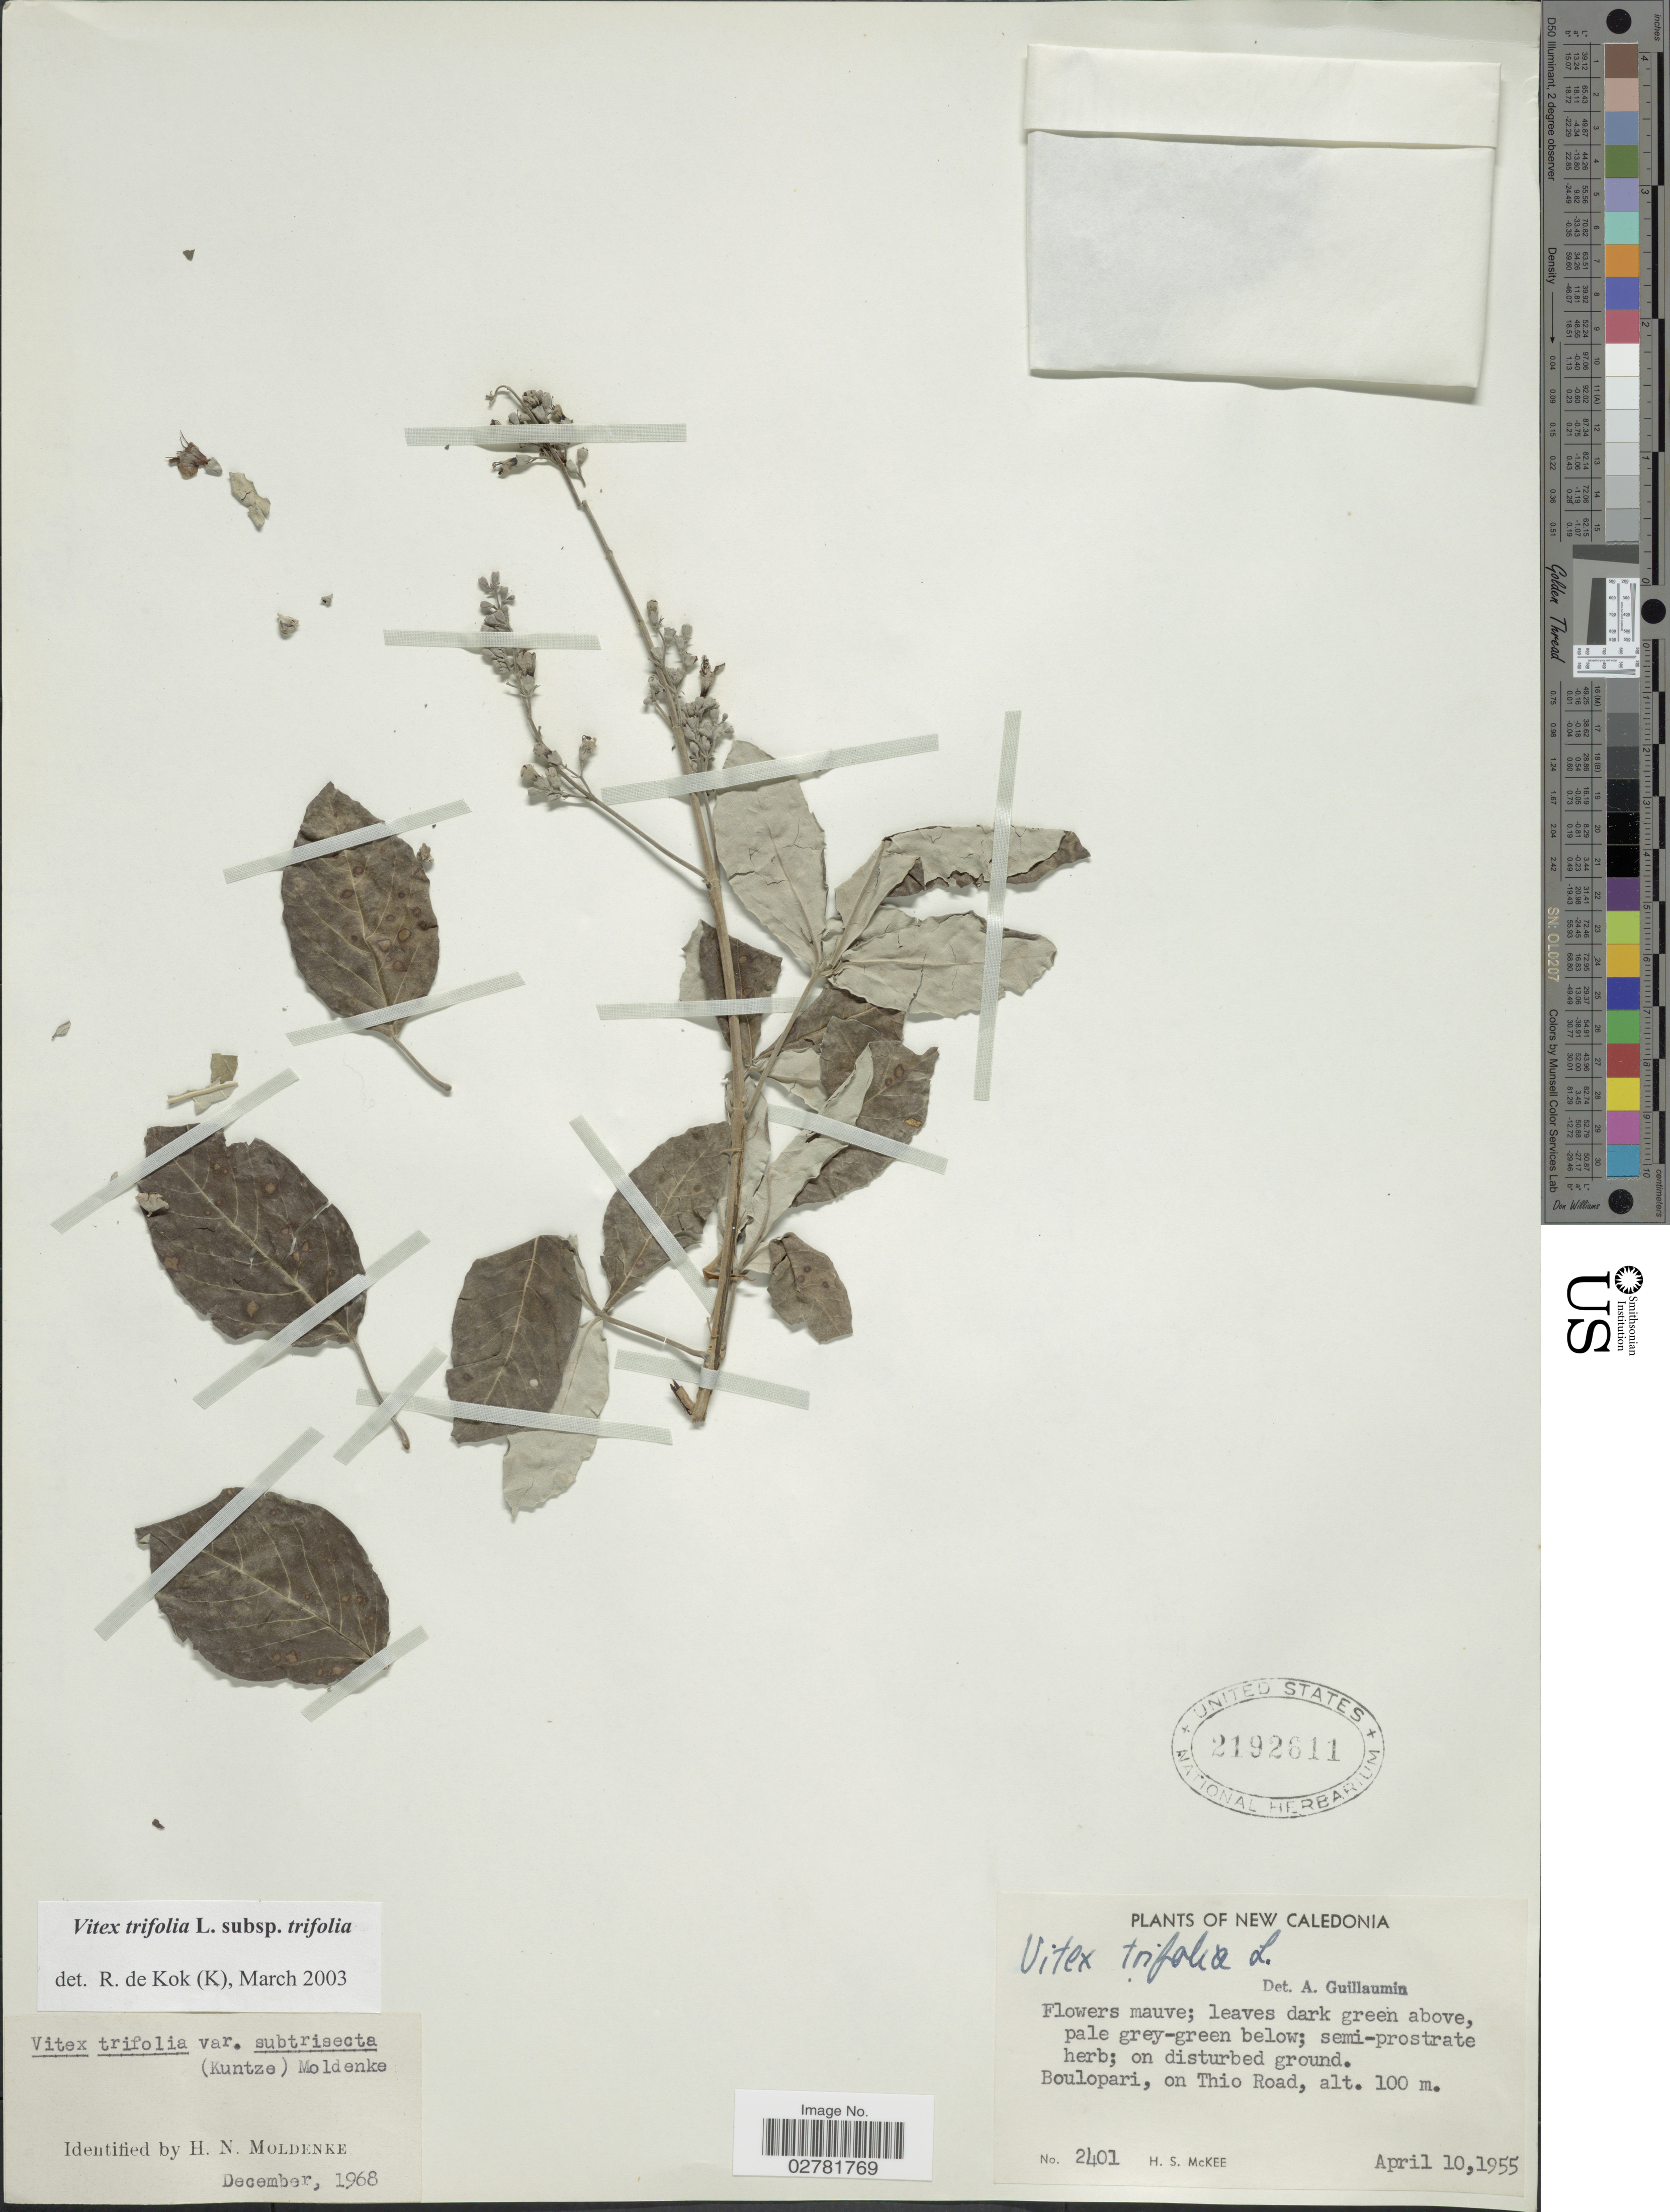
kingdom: Plantae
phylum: Tracheophyta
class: Magnoliopsida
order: Lamiales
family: Lamiaceae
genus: Vitex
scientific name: Vitex trifolia var. trifolia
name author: L.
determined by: Kok, R. de, (K)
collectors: H. S. McKee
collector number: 2401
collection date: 1955-04-10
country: New Caledonia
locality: Boulopari, on Thio Road.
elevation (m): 100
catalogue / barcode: US 2192611